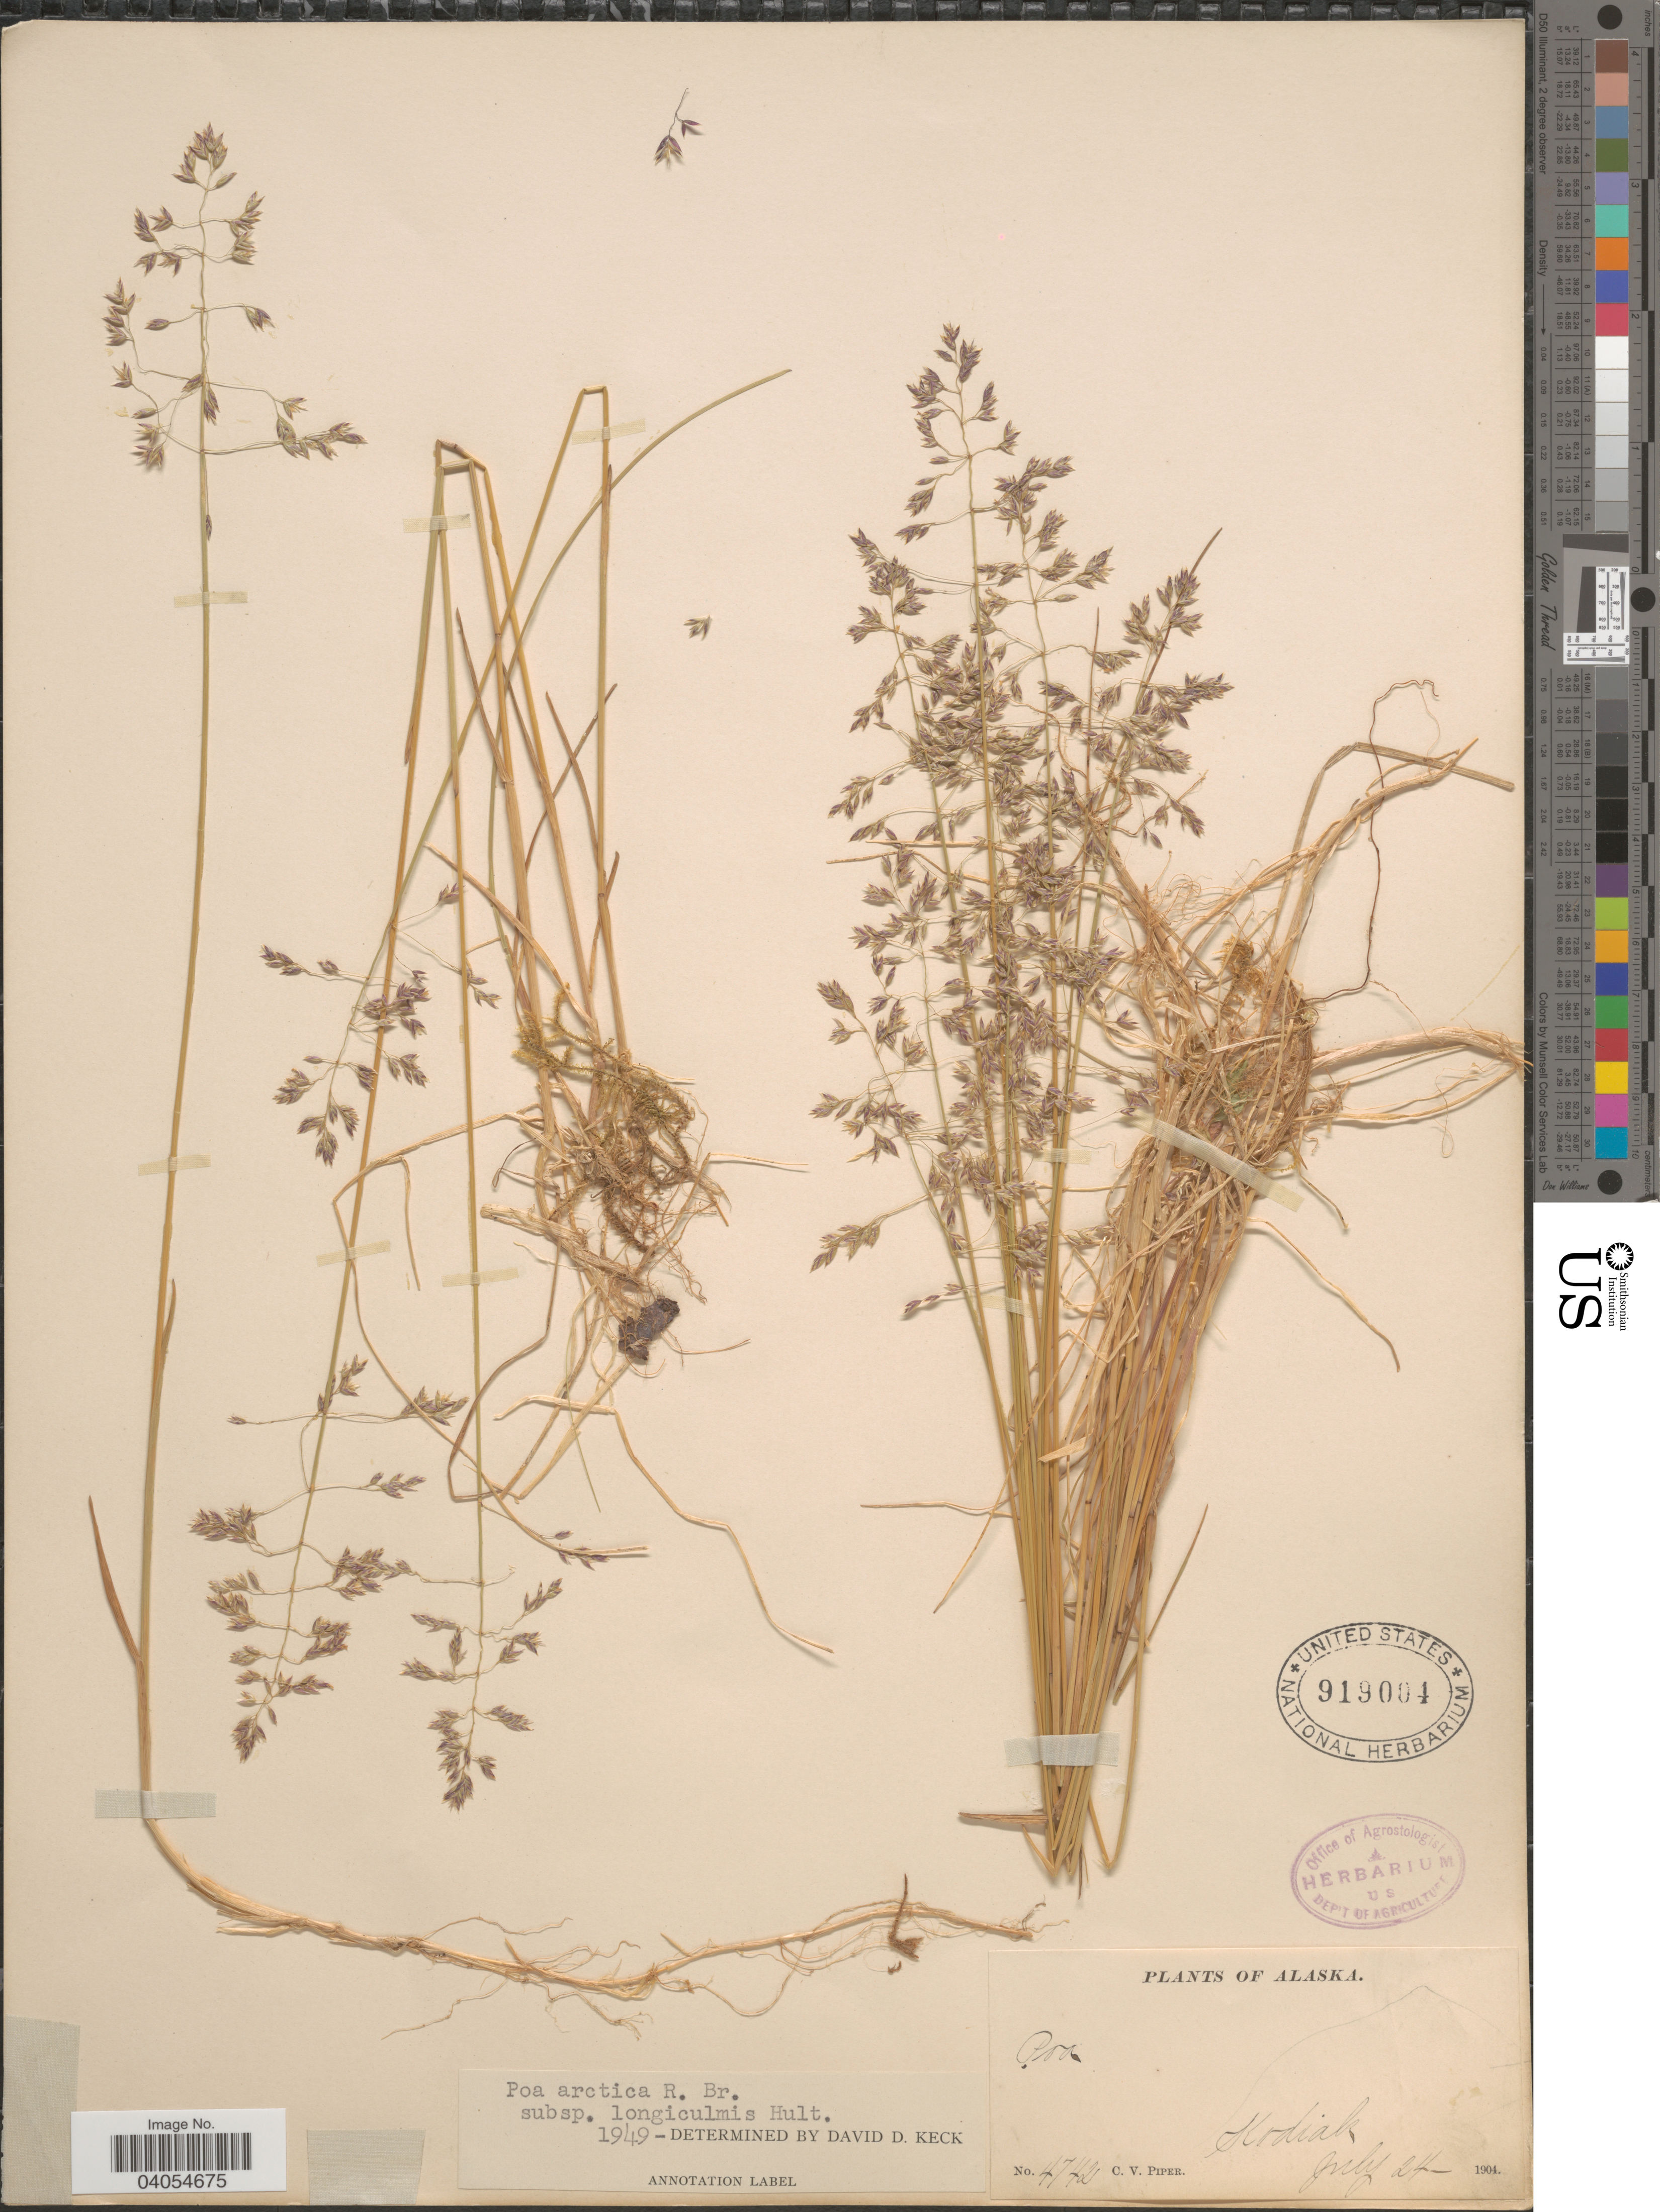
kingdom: Plantae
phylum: Tracheophyta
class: Liliopsida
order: Poales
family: Poaceae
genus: Poa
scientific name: Poa arctica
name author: R. Br.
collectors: C. V. Piper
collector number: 4742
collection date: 1904-07-24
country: United States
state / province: Alaska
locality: Kodiak.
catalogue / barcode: US 919004